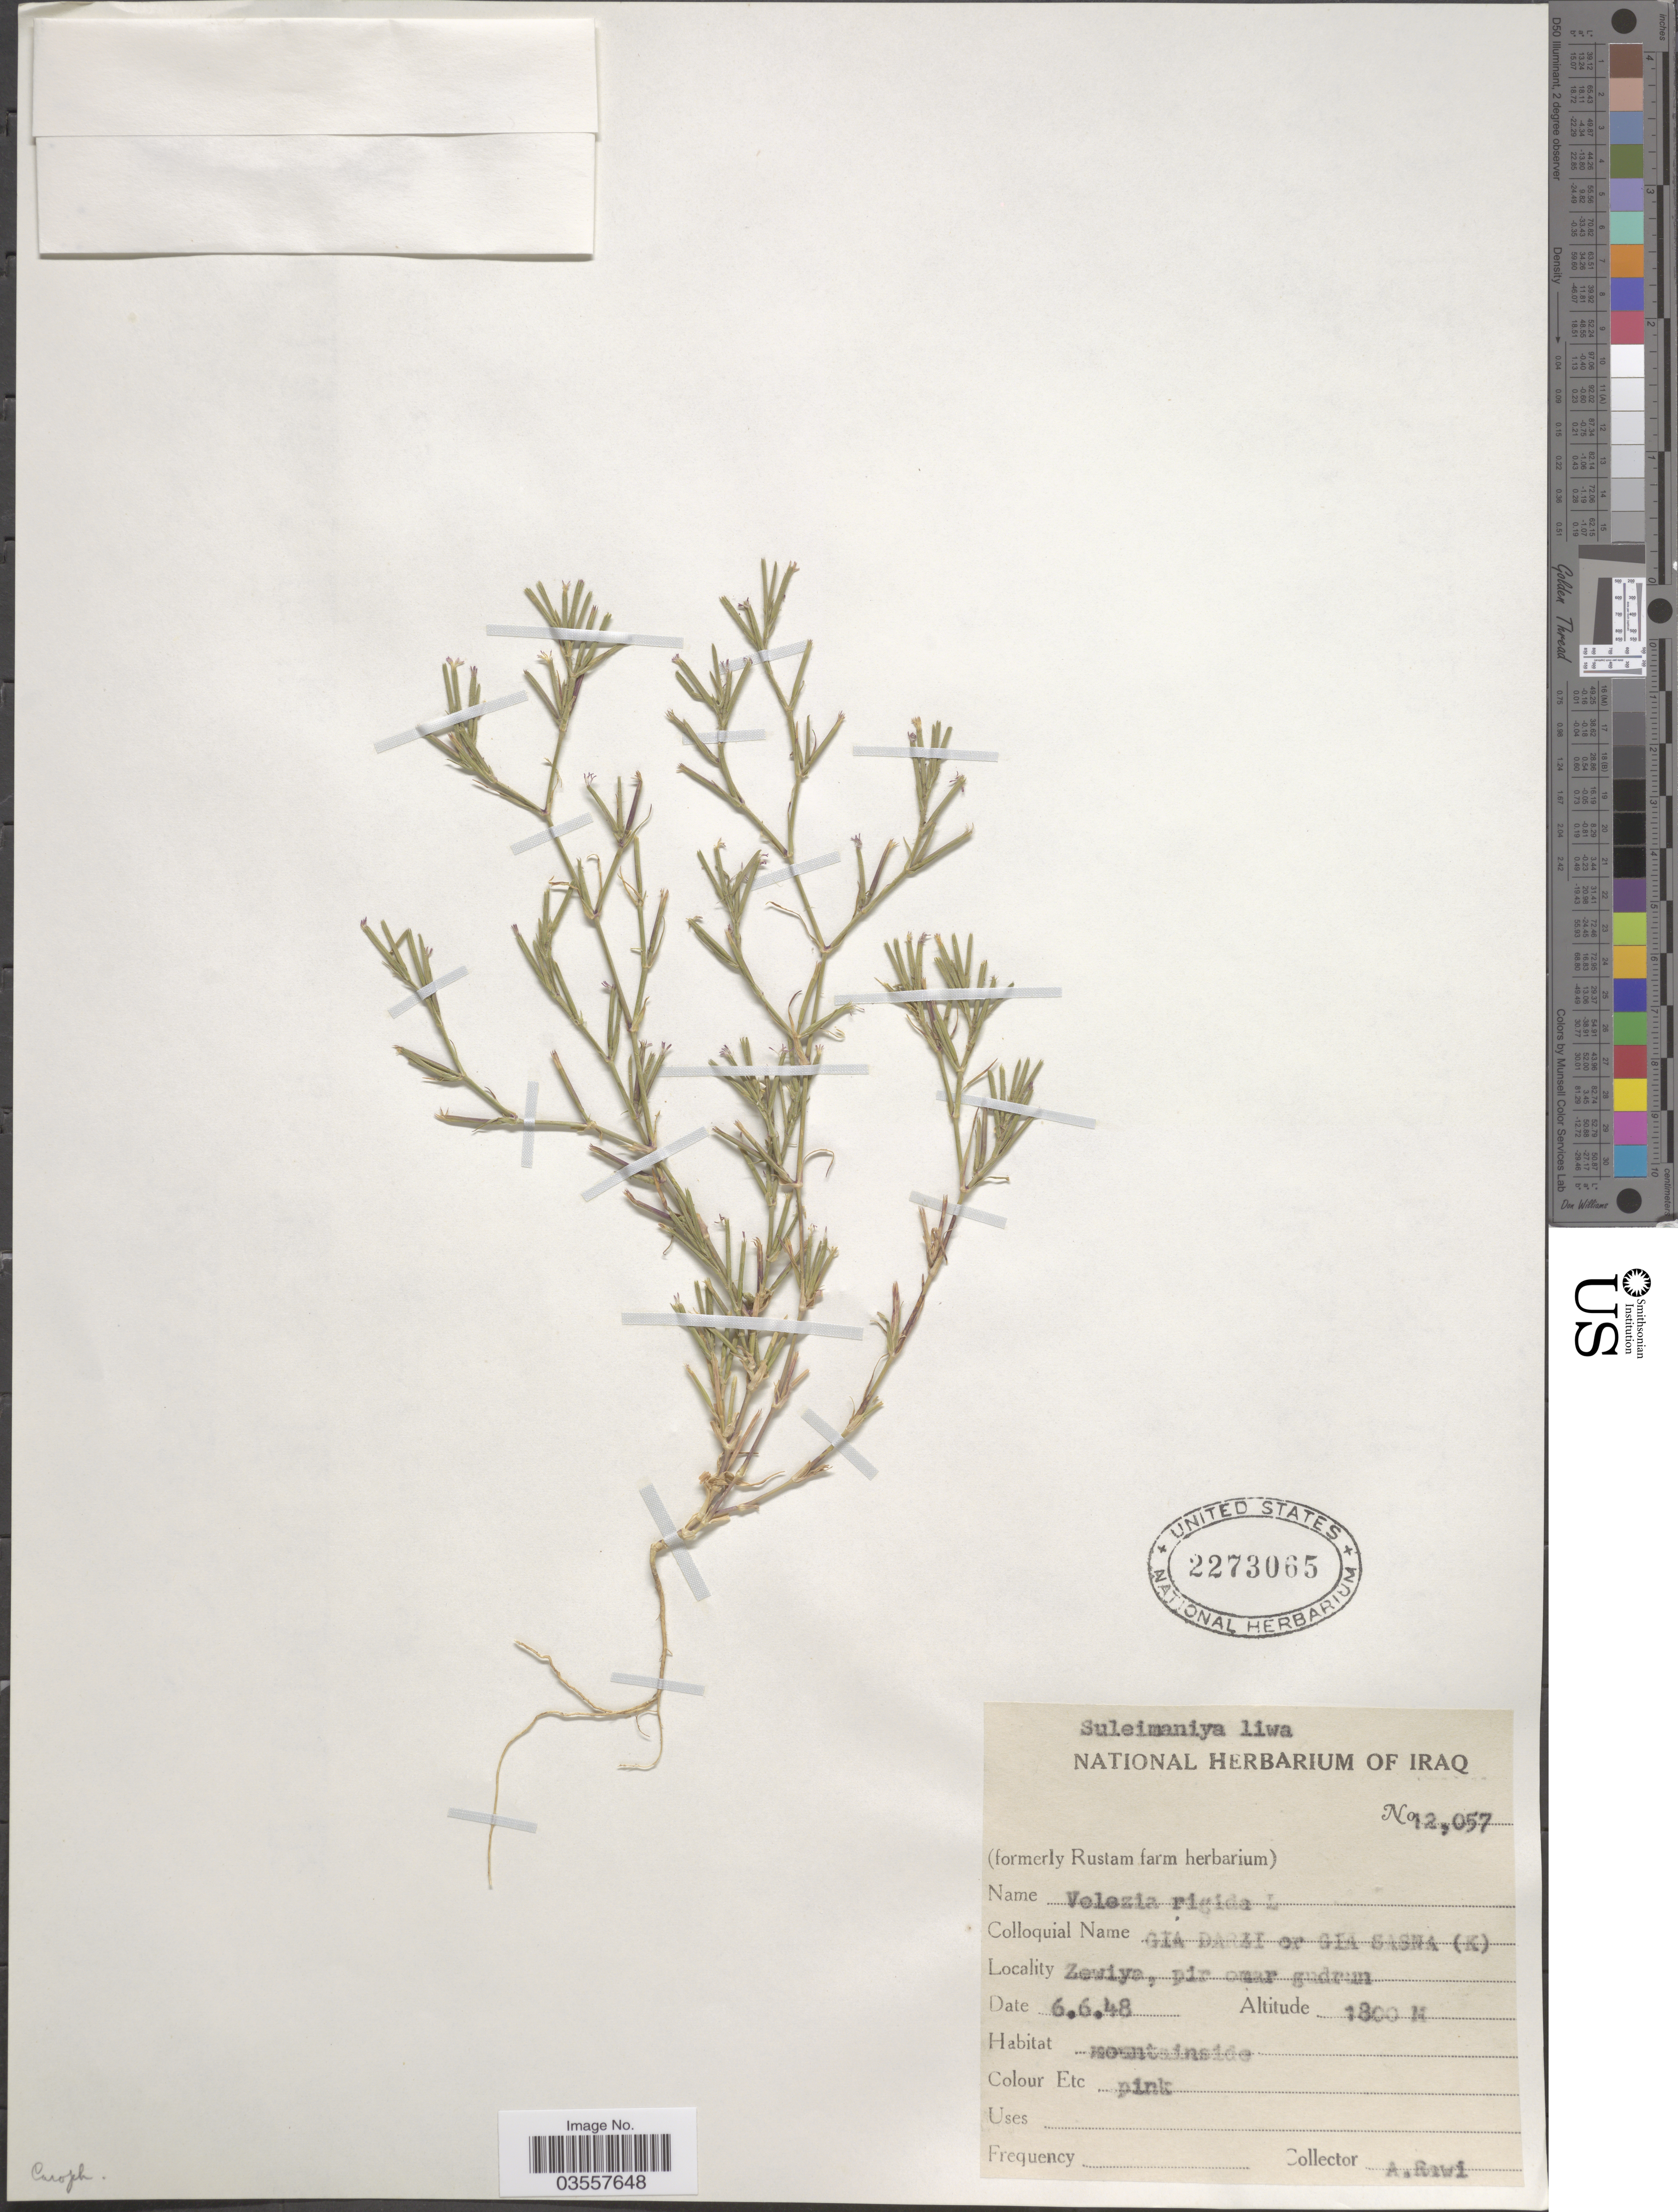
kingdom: Plantae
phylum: Tracheophyta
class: Magnoliopsida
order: Caryophyllales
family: Caryophyllaceae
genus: Dianthus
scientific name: Dianthus nudiflorus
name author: Griff.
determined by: Strong, Mark T., (BOT), Smithsonian Institution - National Museum of Natural History (UNITED STATES)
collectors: A. Rawi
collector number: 12057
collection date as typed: Transcribed d/m/y: 6/6/48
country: Iraq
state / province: As Sulaymānīyah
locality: Suleimaniya liwa. Zewiya, pir omar gudrun.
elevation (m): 1800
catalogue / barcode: US 2273065